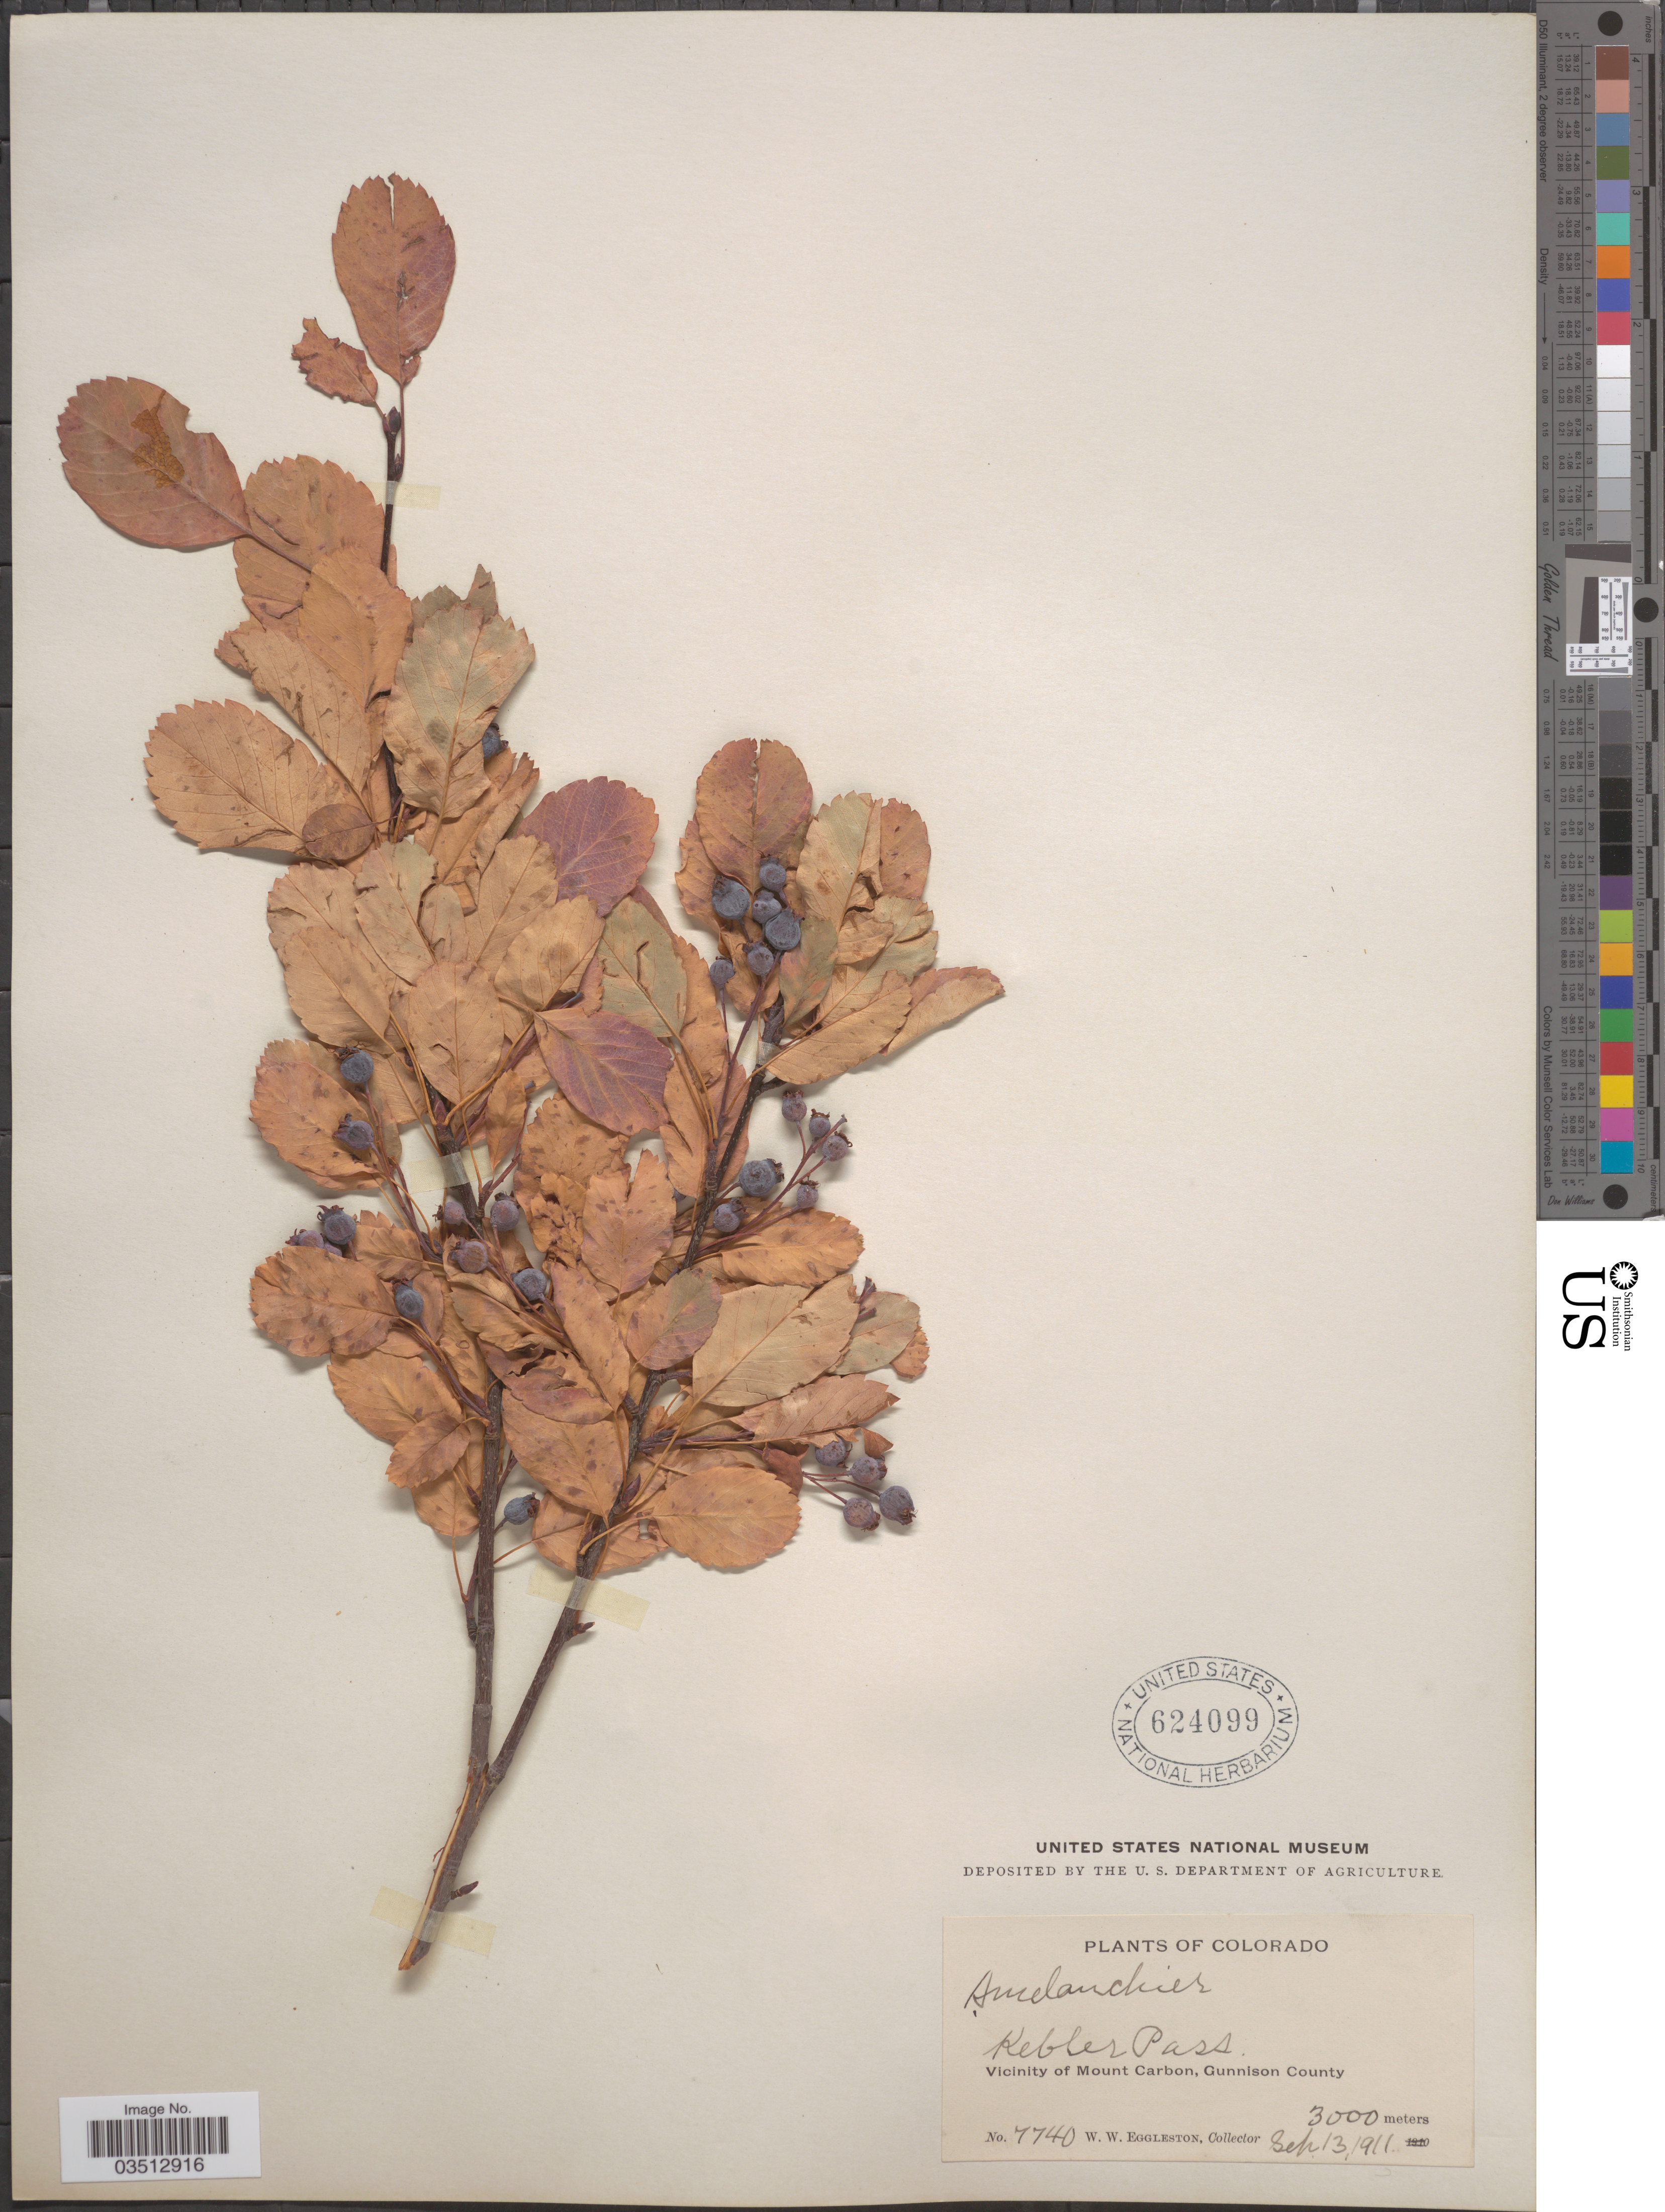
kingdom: Plantae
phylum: Tracheophyta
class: Magnoliopsida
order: Rosales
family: Rosaceae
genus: Amelanchier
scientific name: Amelanchier sp.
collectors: W. W. Eggleston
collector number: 7740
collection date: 1911-09-13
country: United States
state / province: Colorado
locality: Kebler Pass. Vicinity of Mount Carbon, Gunnison County.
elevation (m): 3000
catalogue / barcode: US 624099